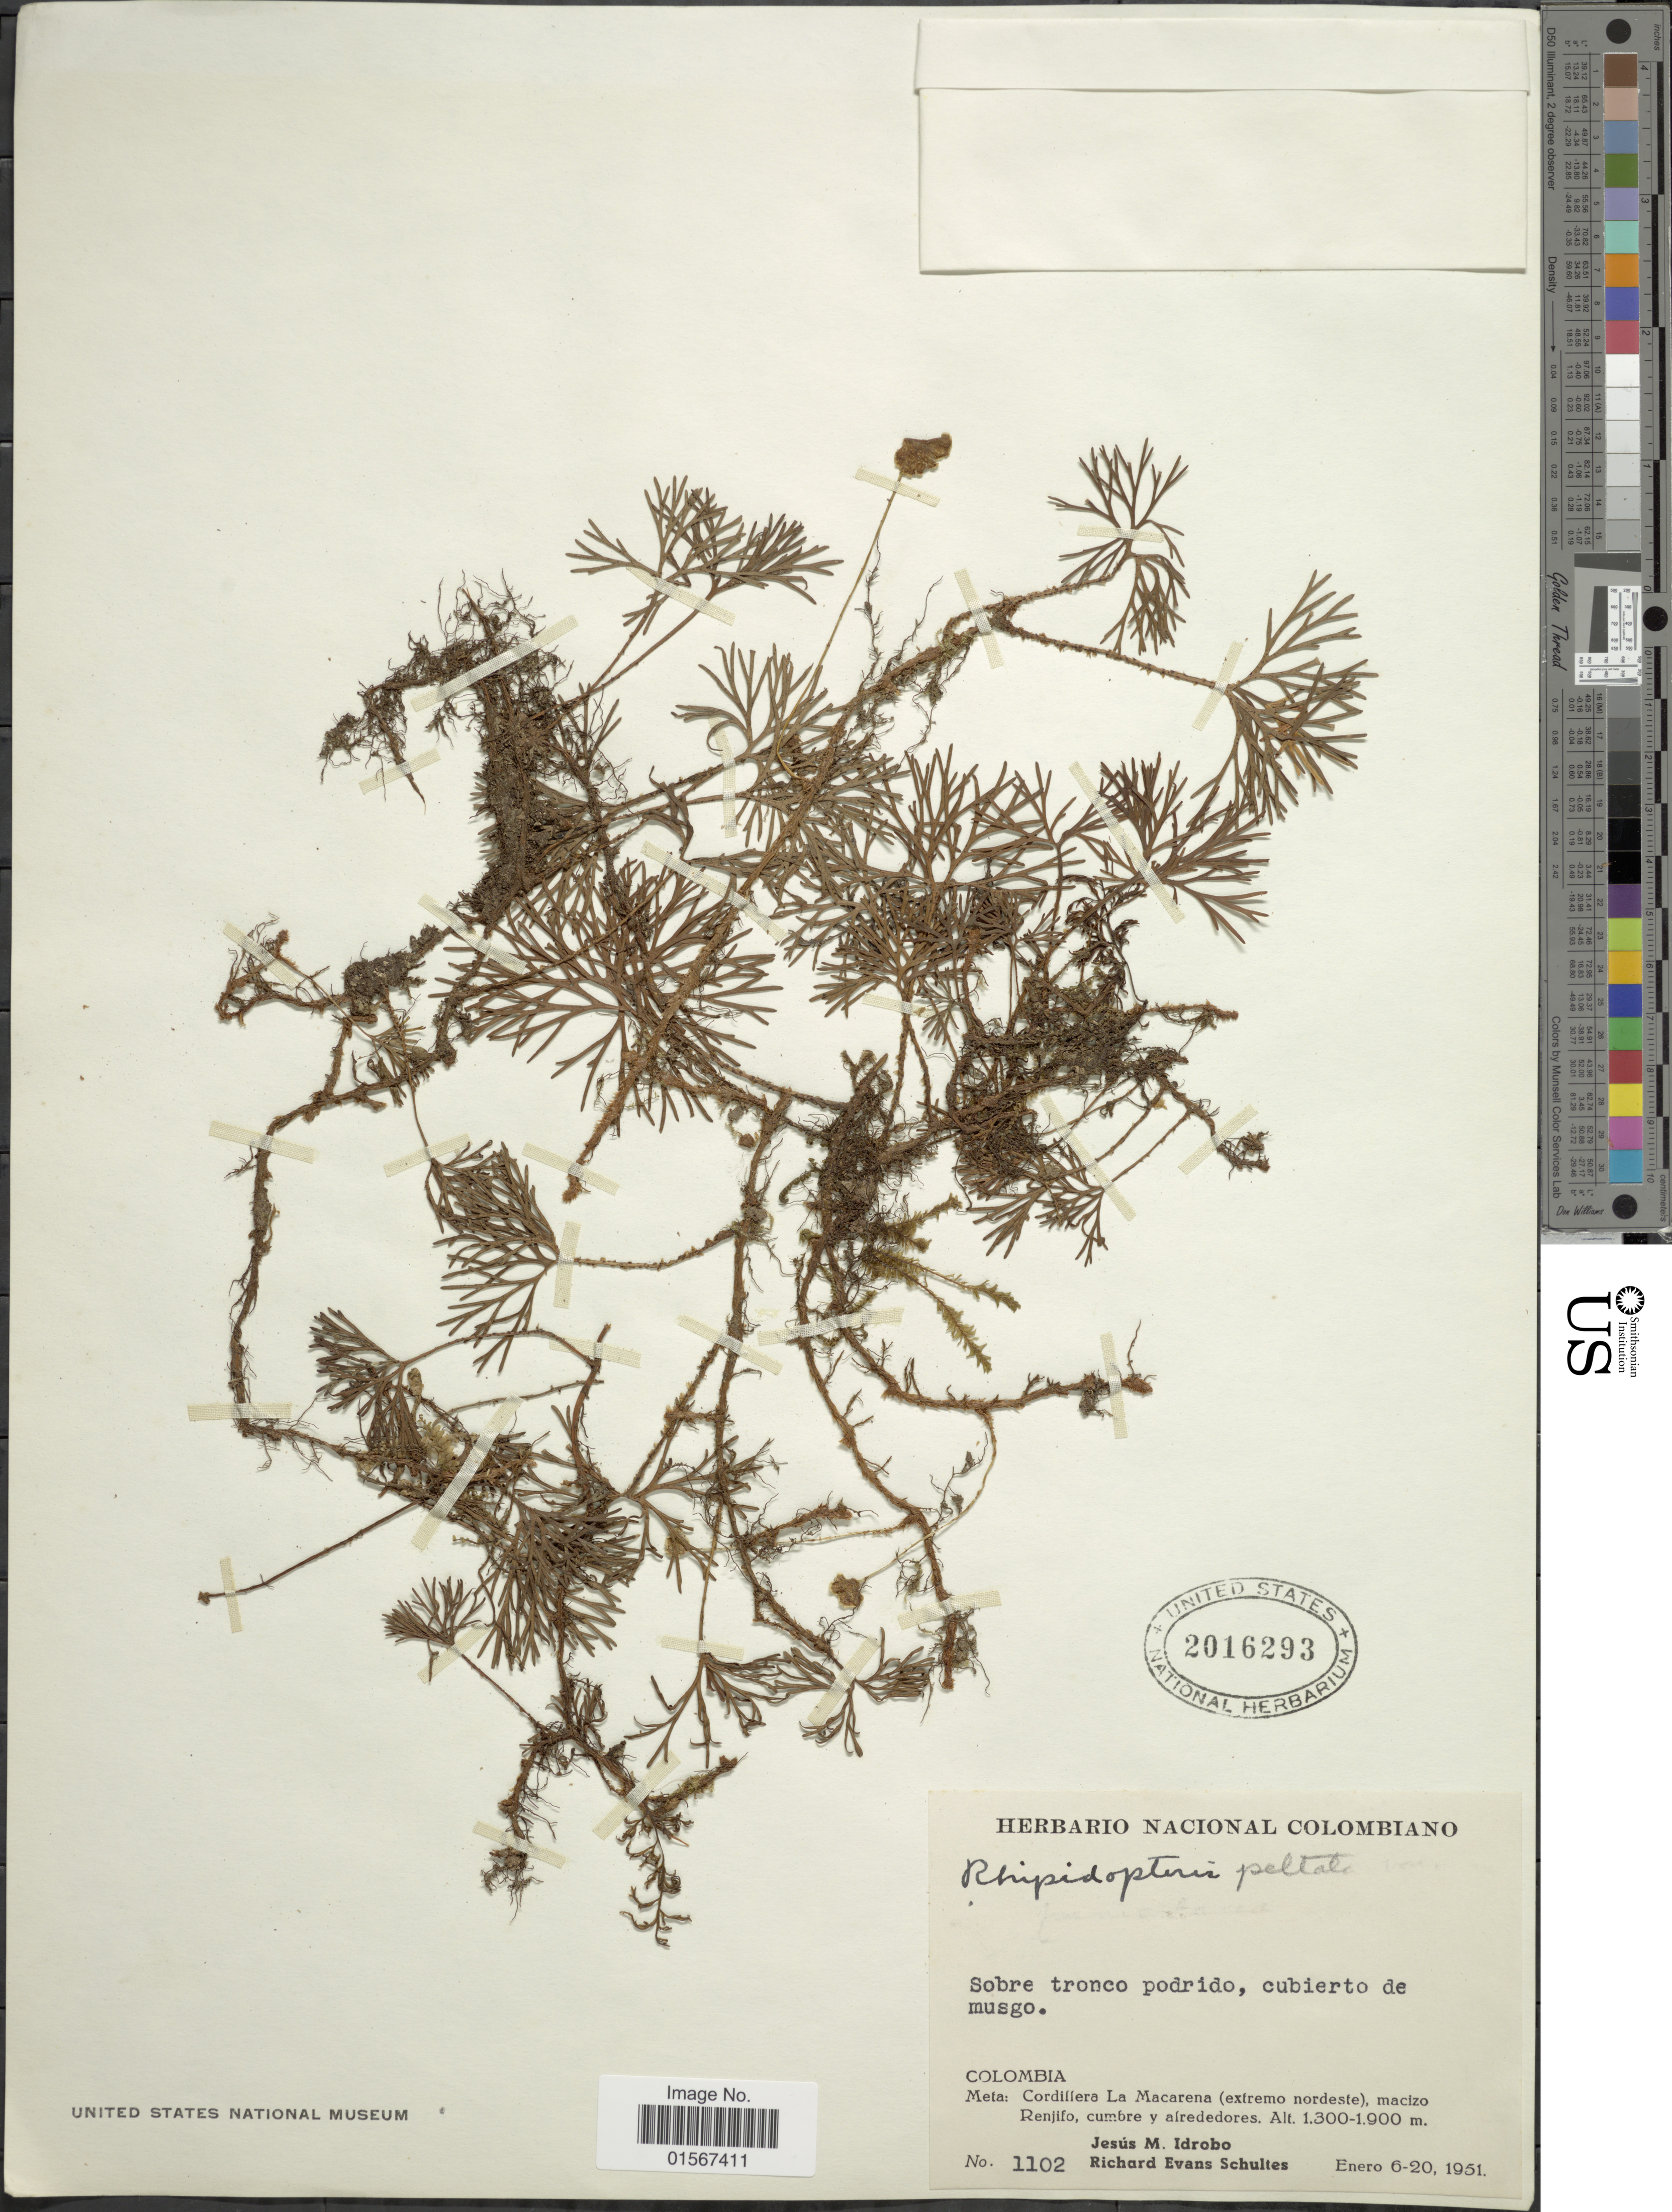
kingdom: Plantae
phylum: Tracheophyta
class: Polypodiopsida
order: Polypodiales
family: Dryopteridaceae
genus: Elaphoglossum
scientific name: Elaphoglossum peltatum f. peltatum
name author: (Sw.) Urb.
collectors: J. M. Idrobo & R. E. Schultes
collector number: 1102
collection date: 1951-01-06/1951-01-20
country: Colombia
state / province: Meta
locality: Colombia, Meta: Cordillera La Macarena (extremo nordeste), macizo Renjifo, cumbre y alrededores.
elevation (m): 1300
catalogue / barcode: US 2016293